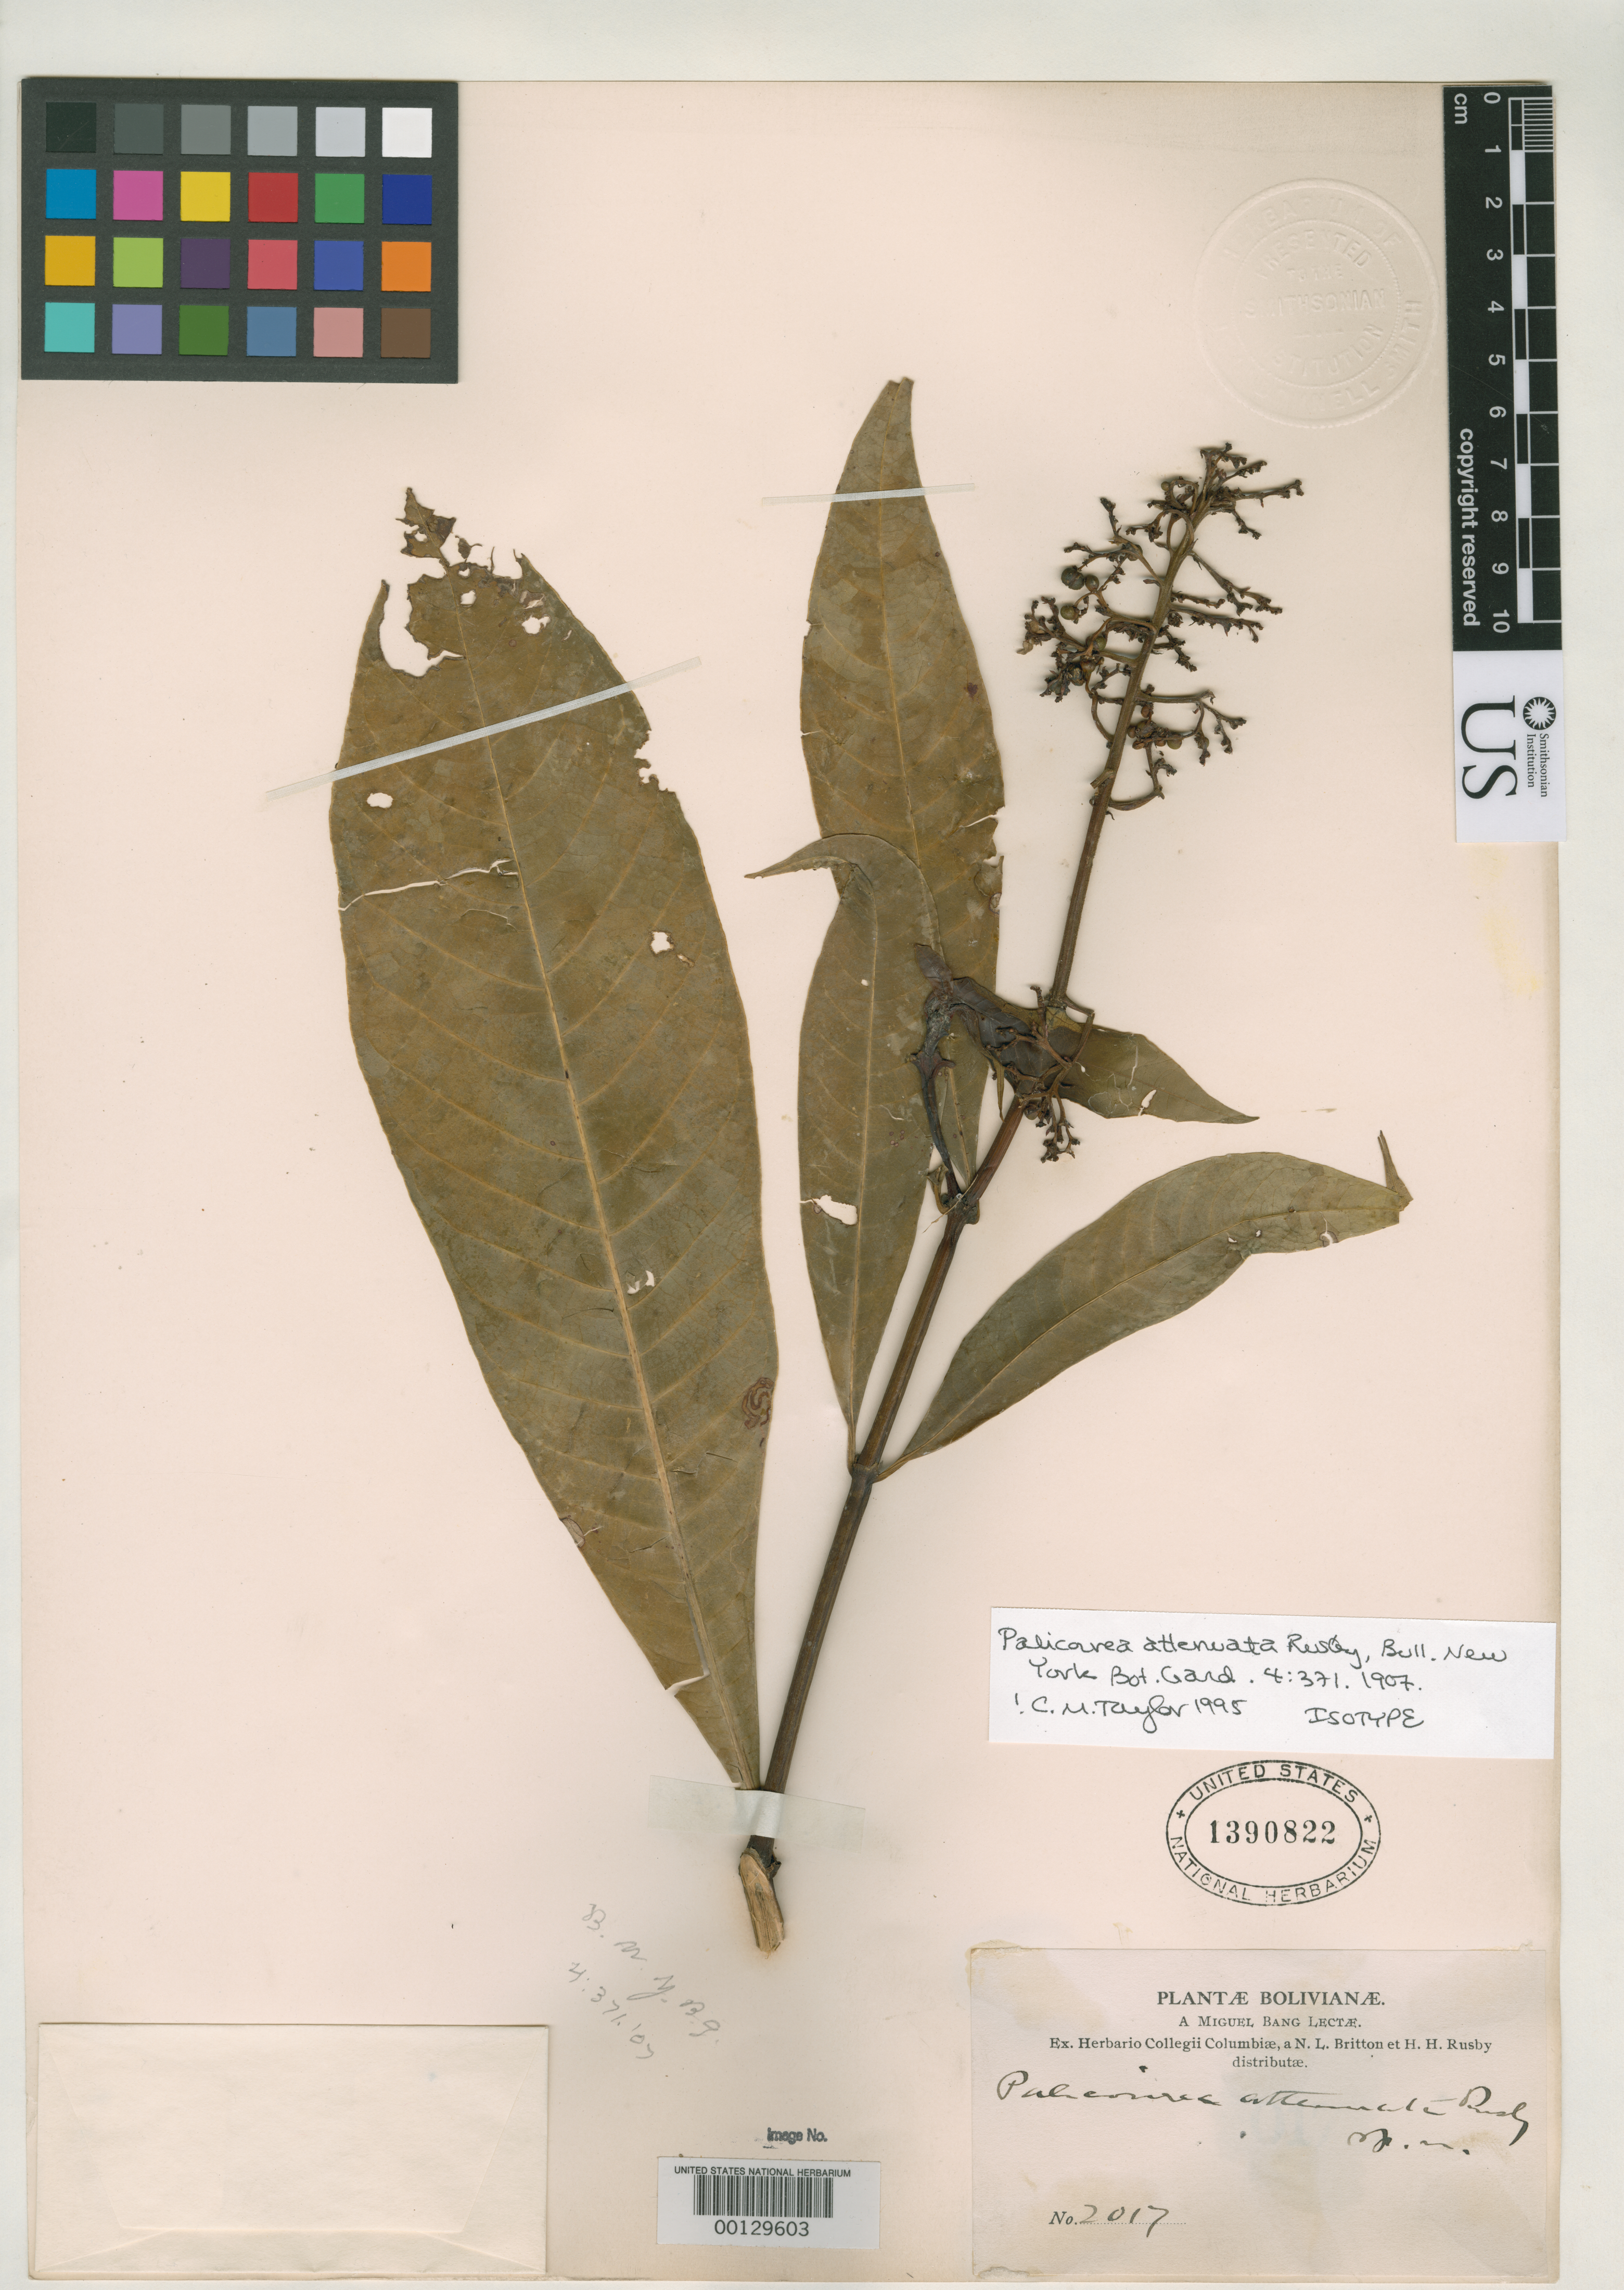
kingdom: Plantae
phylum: Tracheophyta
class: Magnoliopsida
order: Gentianales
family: Rubiaceae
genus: Palicourea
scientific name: Palicourea attenuata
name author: Rusby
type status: Isotype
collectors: M. Bang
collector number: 2017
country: Bolivia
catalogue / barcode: US 1390822